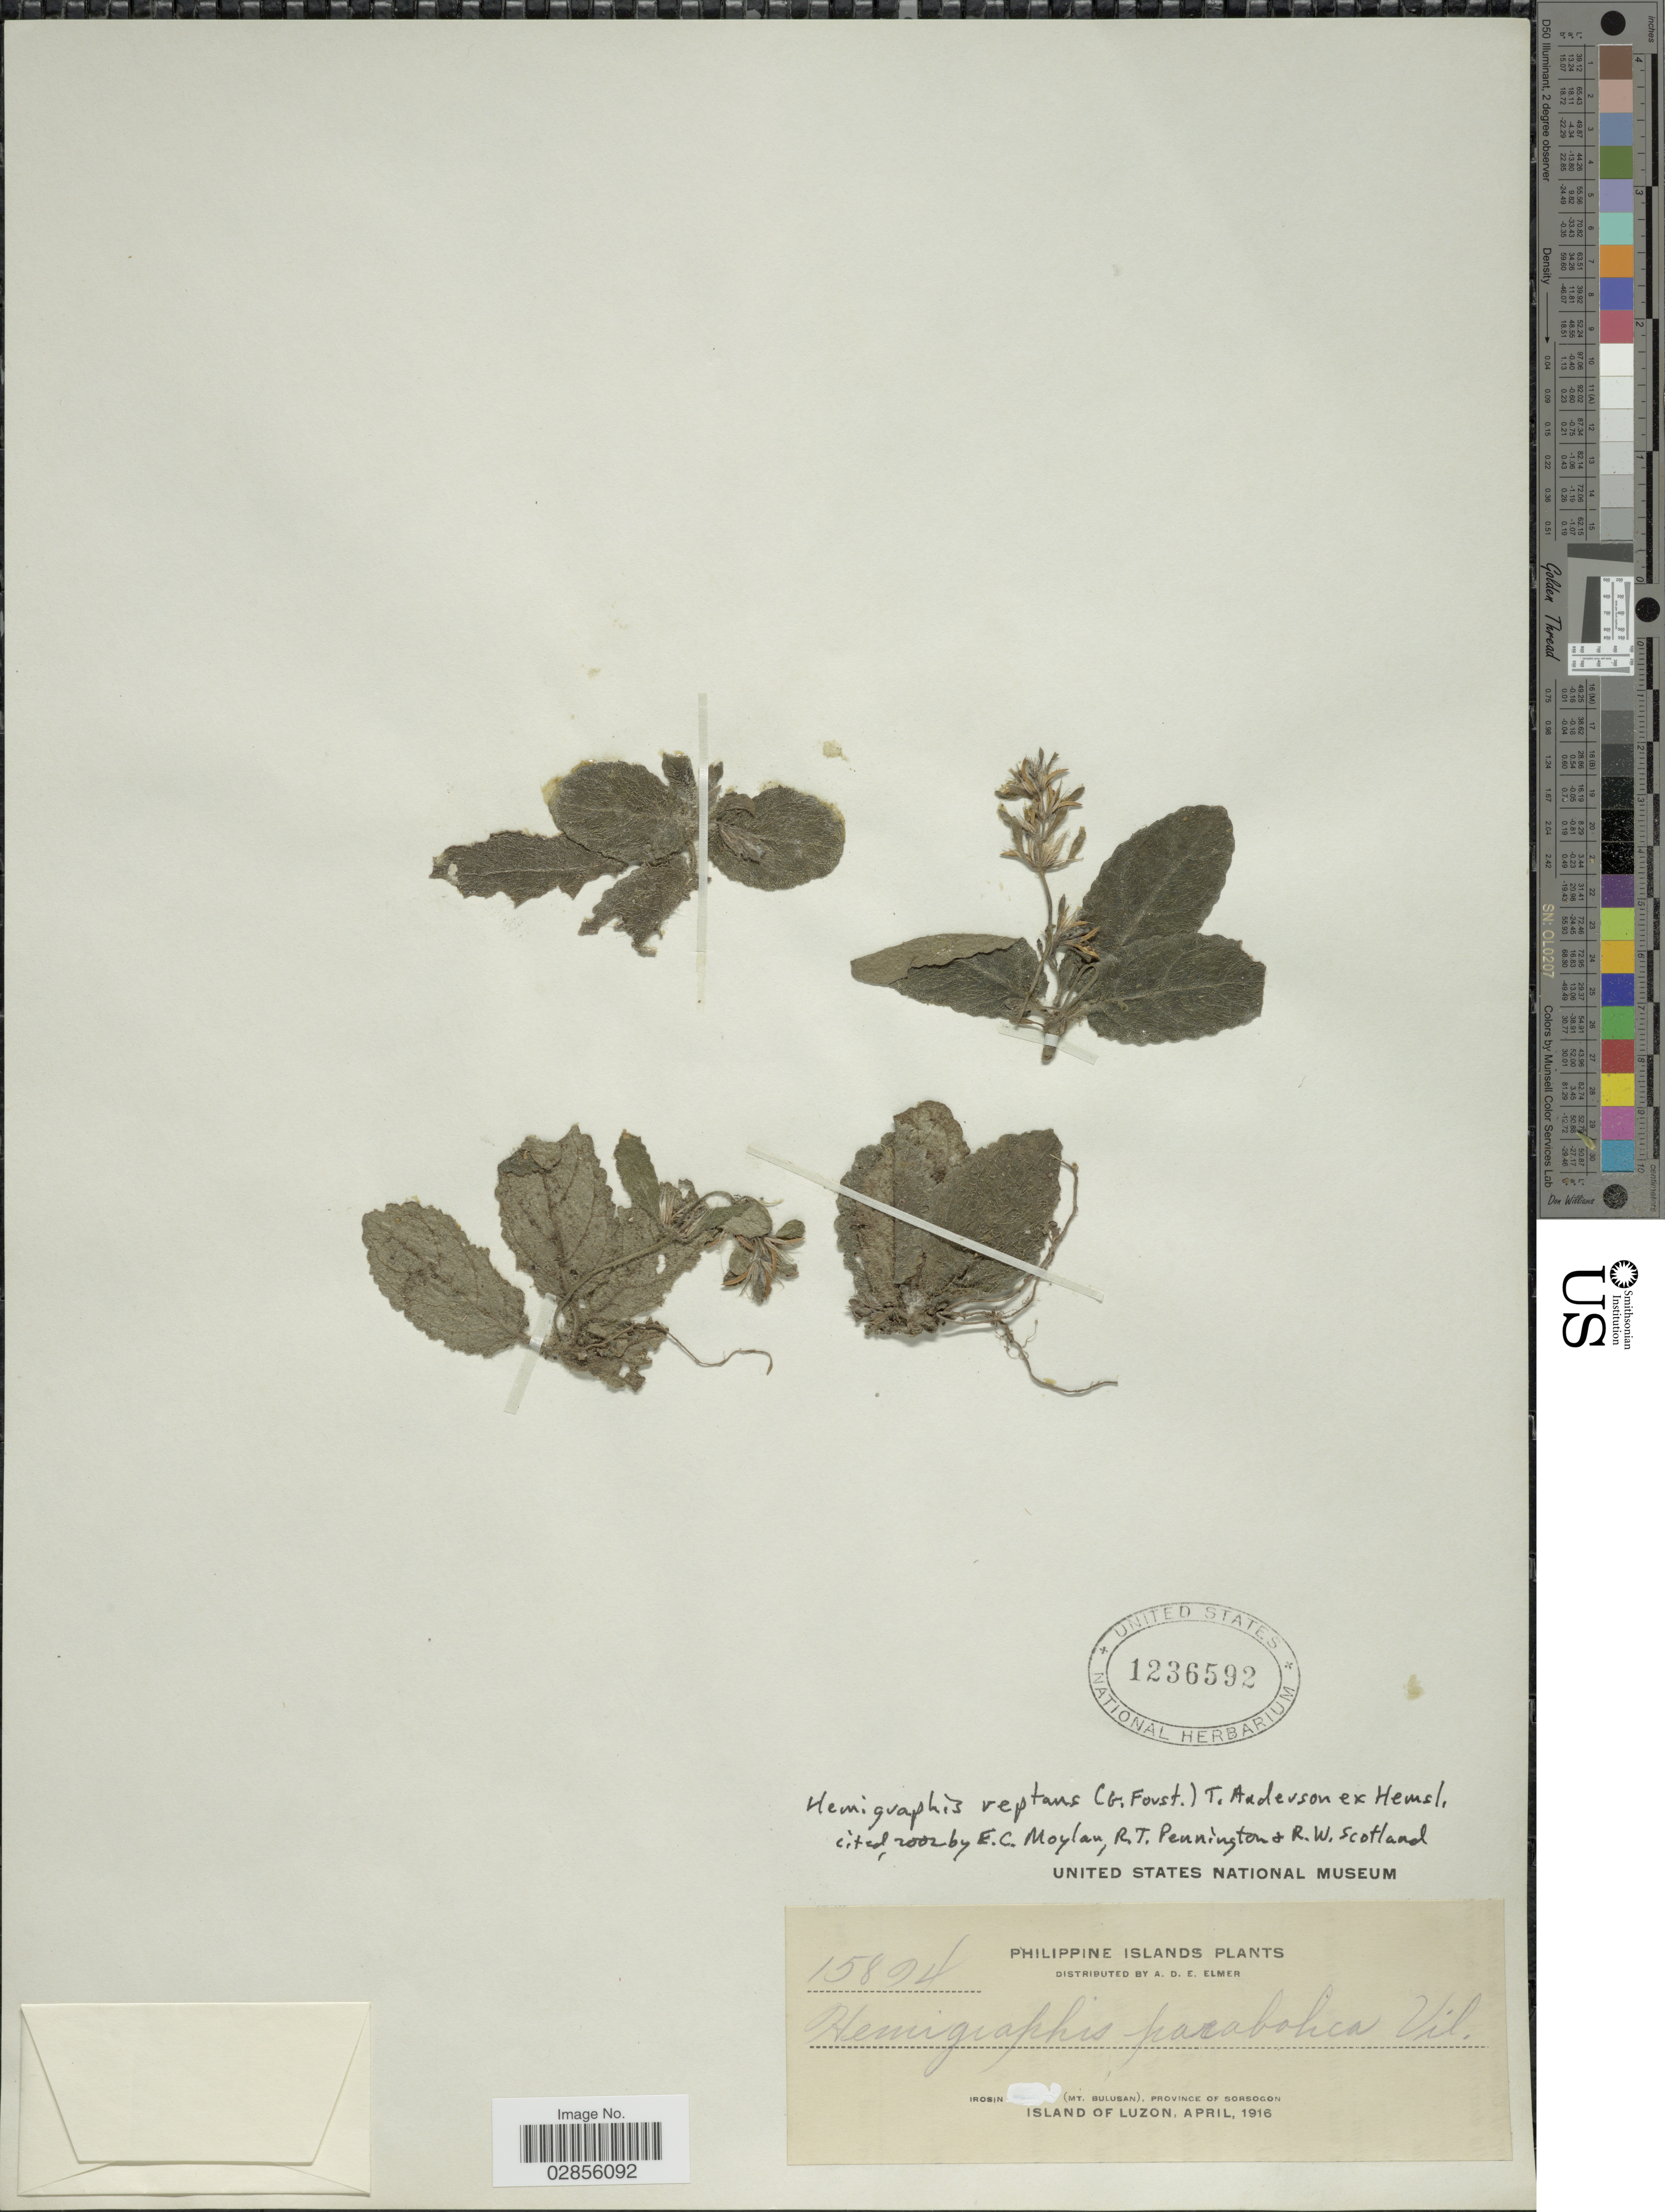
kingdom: Plantae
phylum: Tracheophyta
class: Magnoliopsida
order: Lamiales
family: Acanthaceae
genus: Hemigraphis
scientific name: Hemigraphis reptans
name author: (G. Forst.) T. Anderson ex Hemsl.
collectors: A. D. E. Elmer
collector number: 15894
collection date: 1916-04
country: Philippines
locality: Philippine Islands. Irosin (Mt. Bulusan), Province of Sorsogon. Island of Luzon.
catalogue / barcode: US 1236592